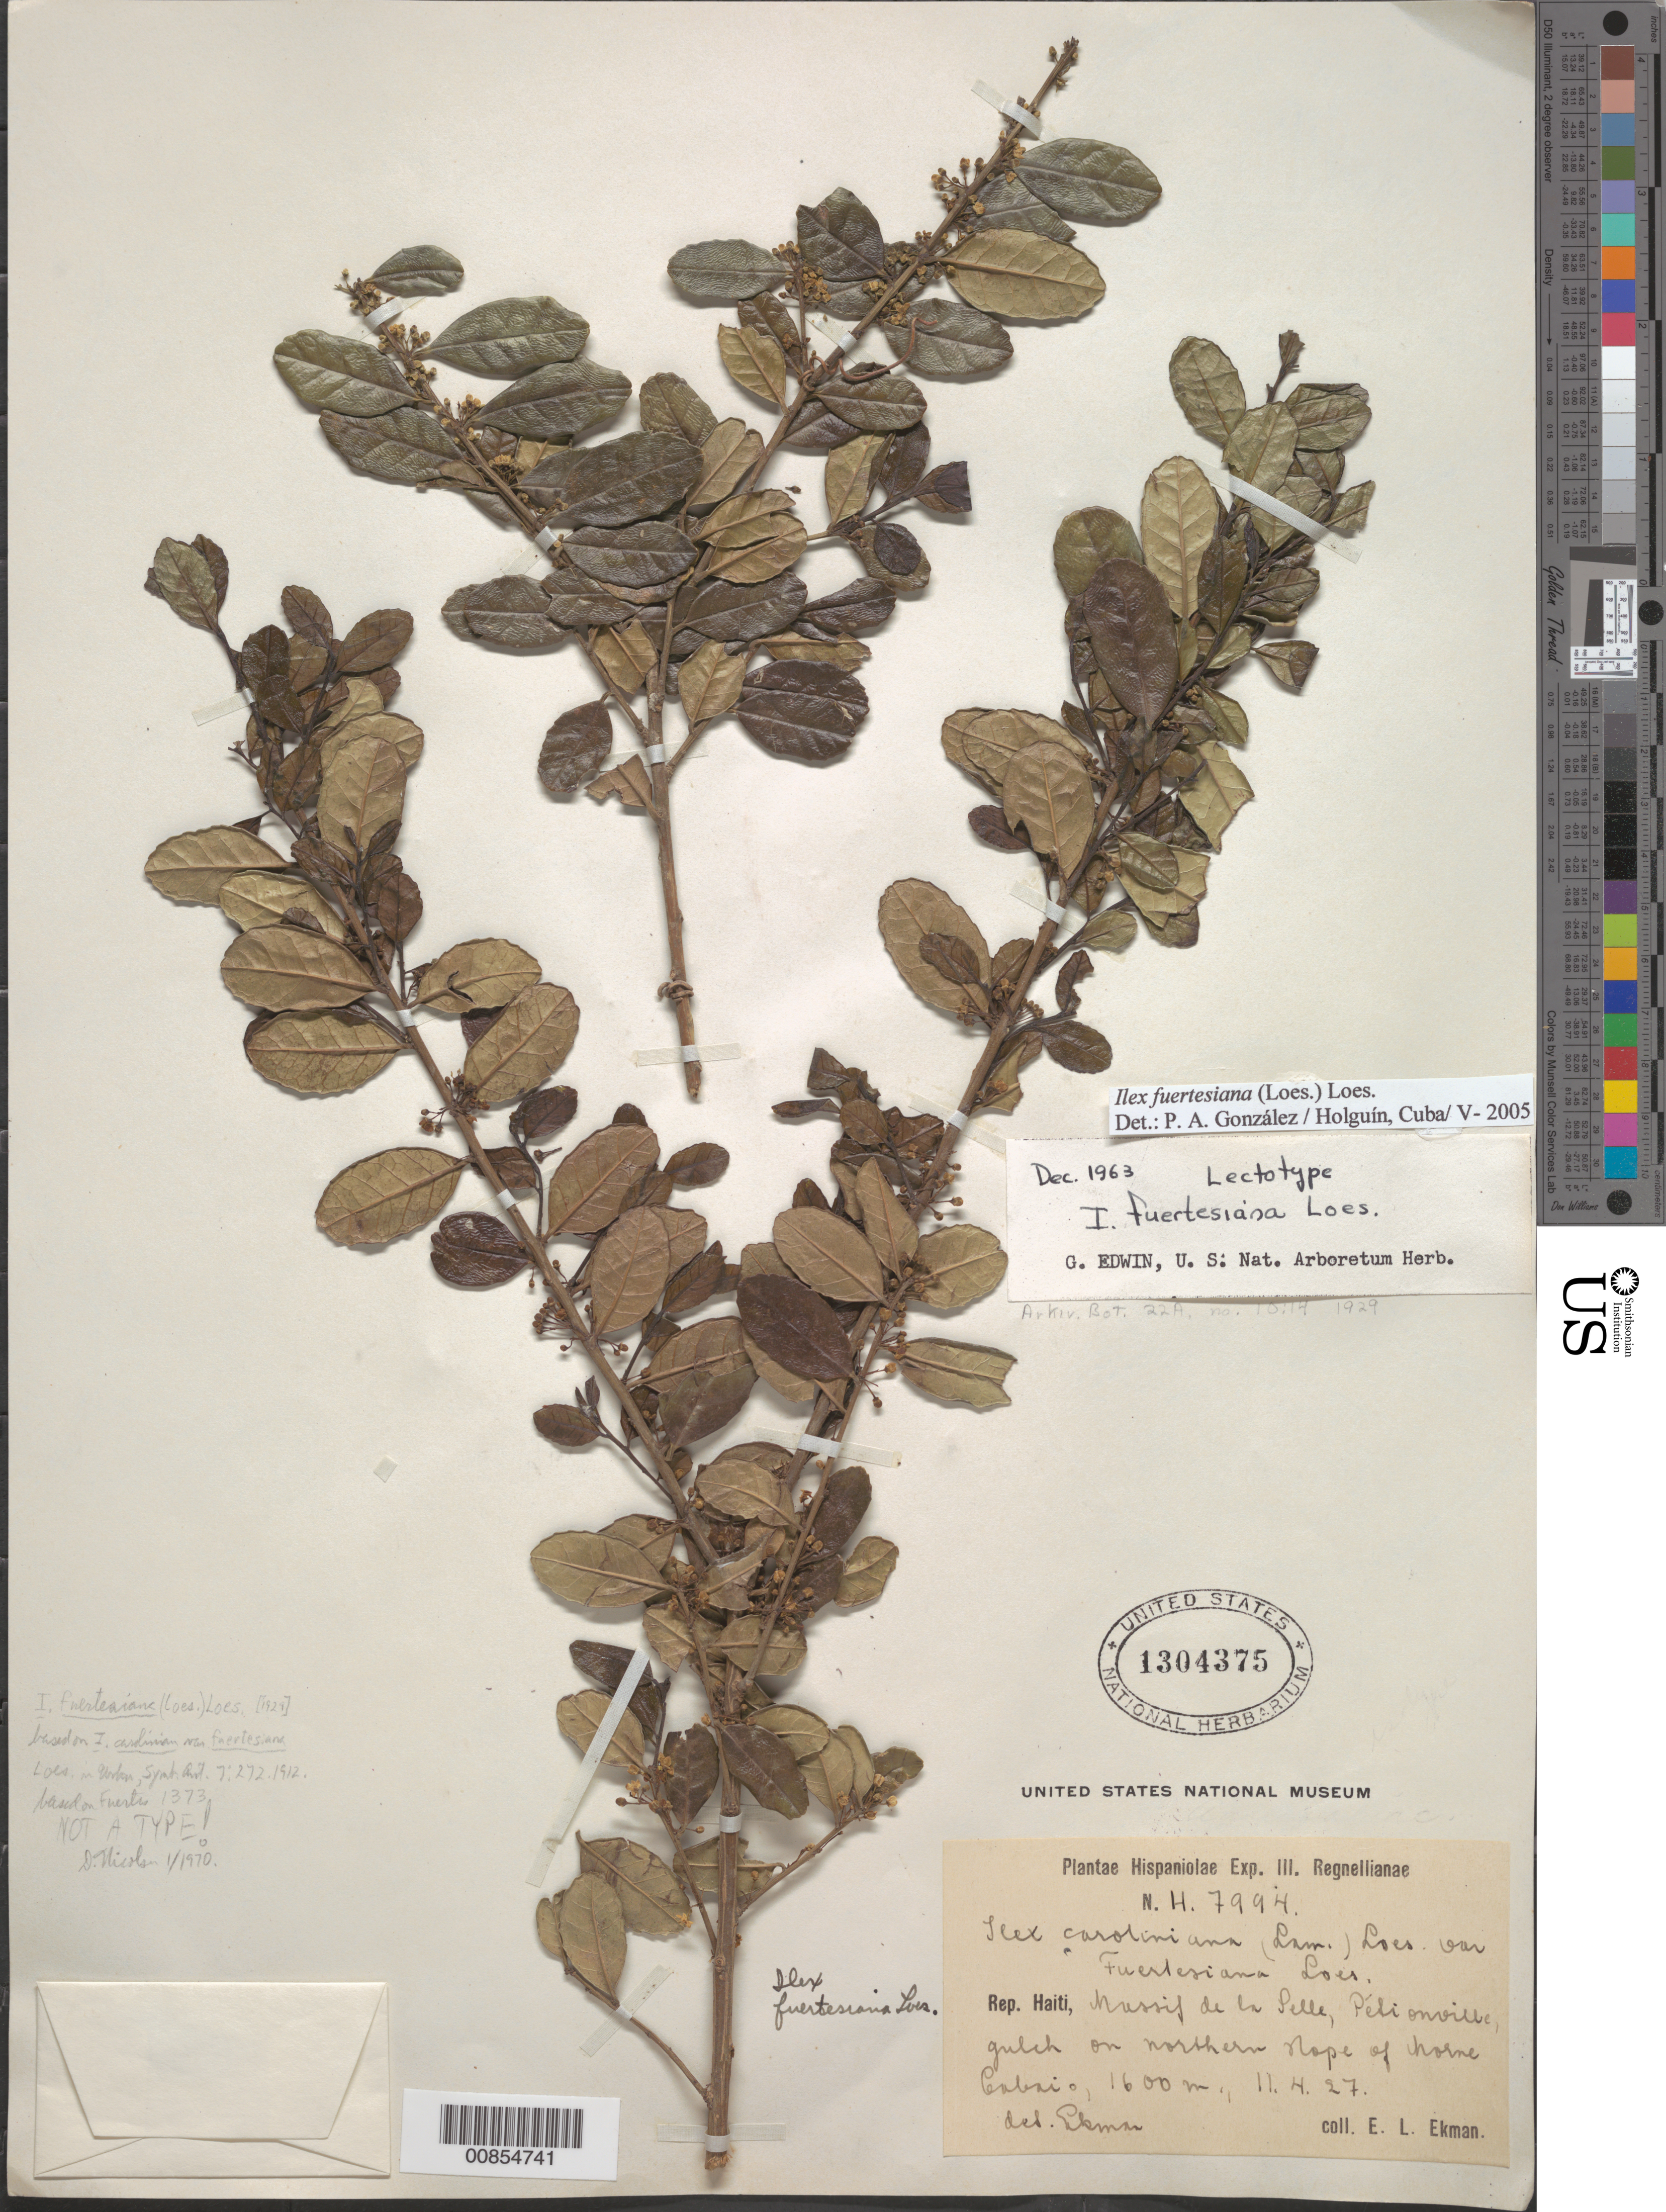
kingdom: Plantae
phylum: Tracheophyta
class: Magnoliopsida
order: Aquifoliales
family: Aquifoliaceae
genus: Ilex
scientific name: Ilex fuertesiana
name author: (Loes.) Loes.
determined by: González, P. A.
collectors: E. L. Ekman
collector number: H 7994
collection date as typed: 11 Apr 1927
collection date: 1927-04-11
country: Haiti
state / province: Ouest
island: Hispaniola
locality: Massif de la Selle, Pétionville, northern slope of Morne Cabaio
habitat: Gulch on slope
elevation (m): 1600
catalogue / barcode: US 1304375